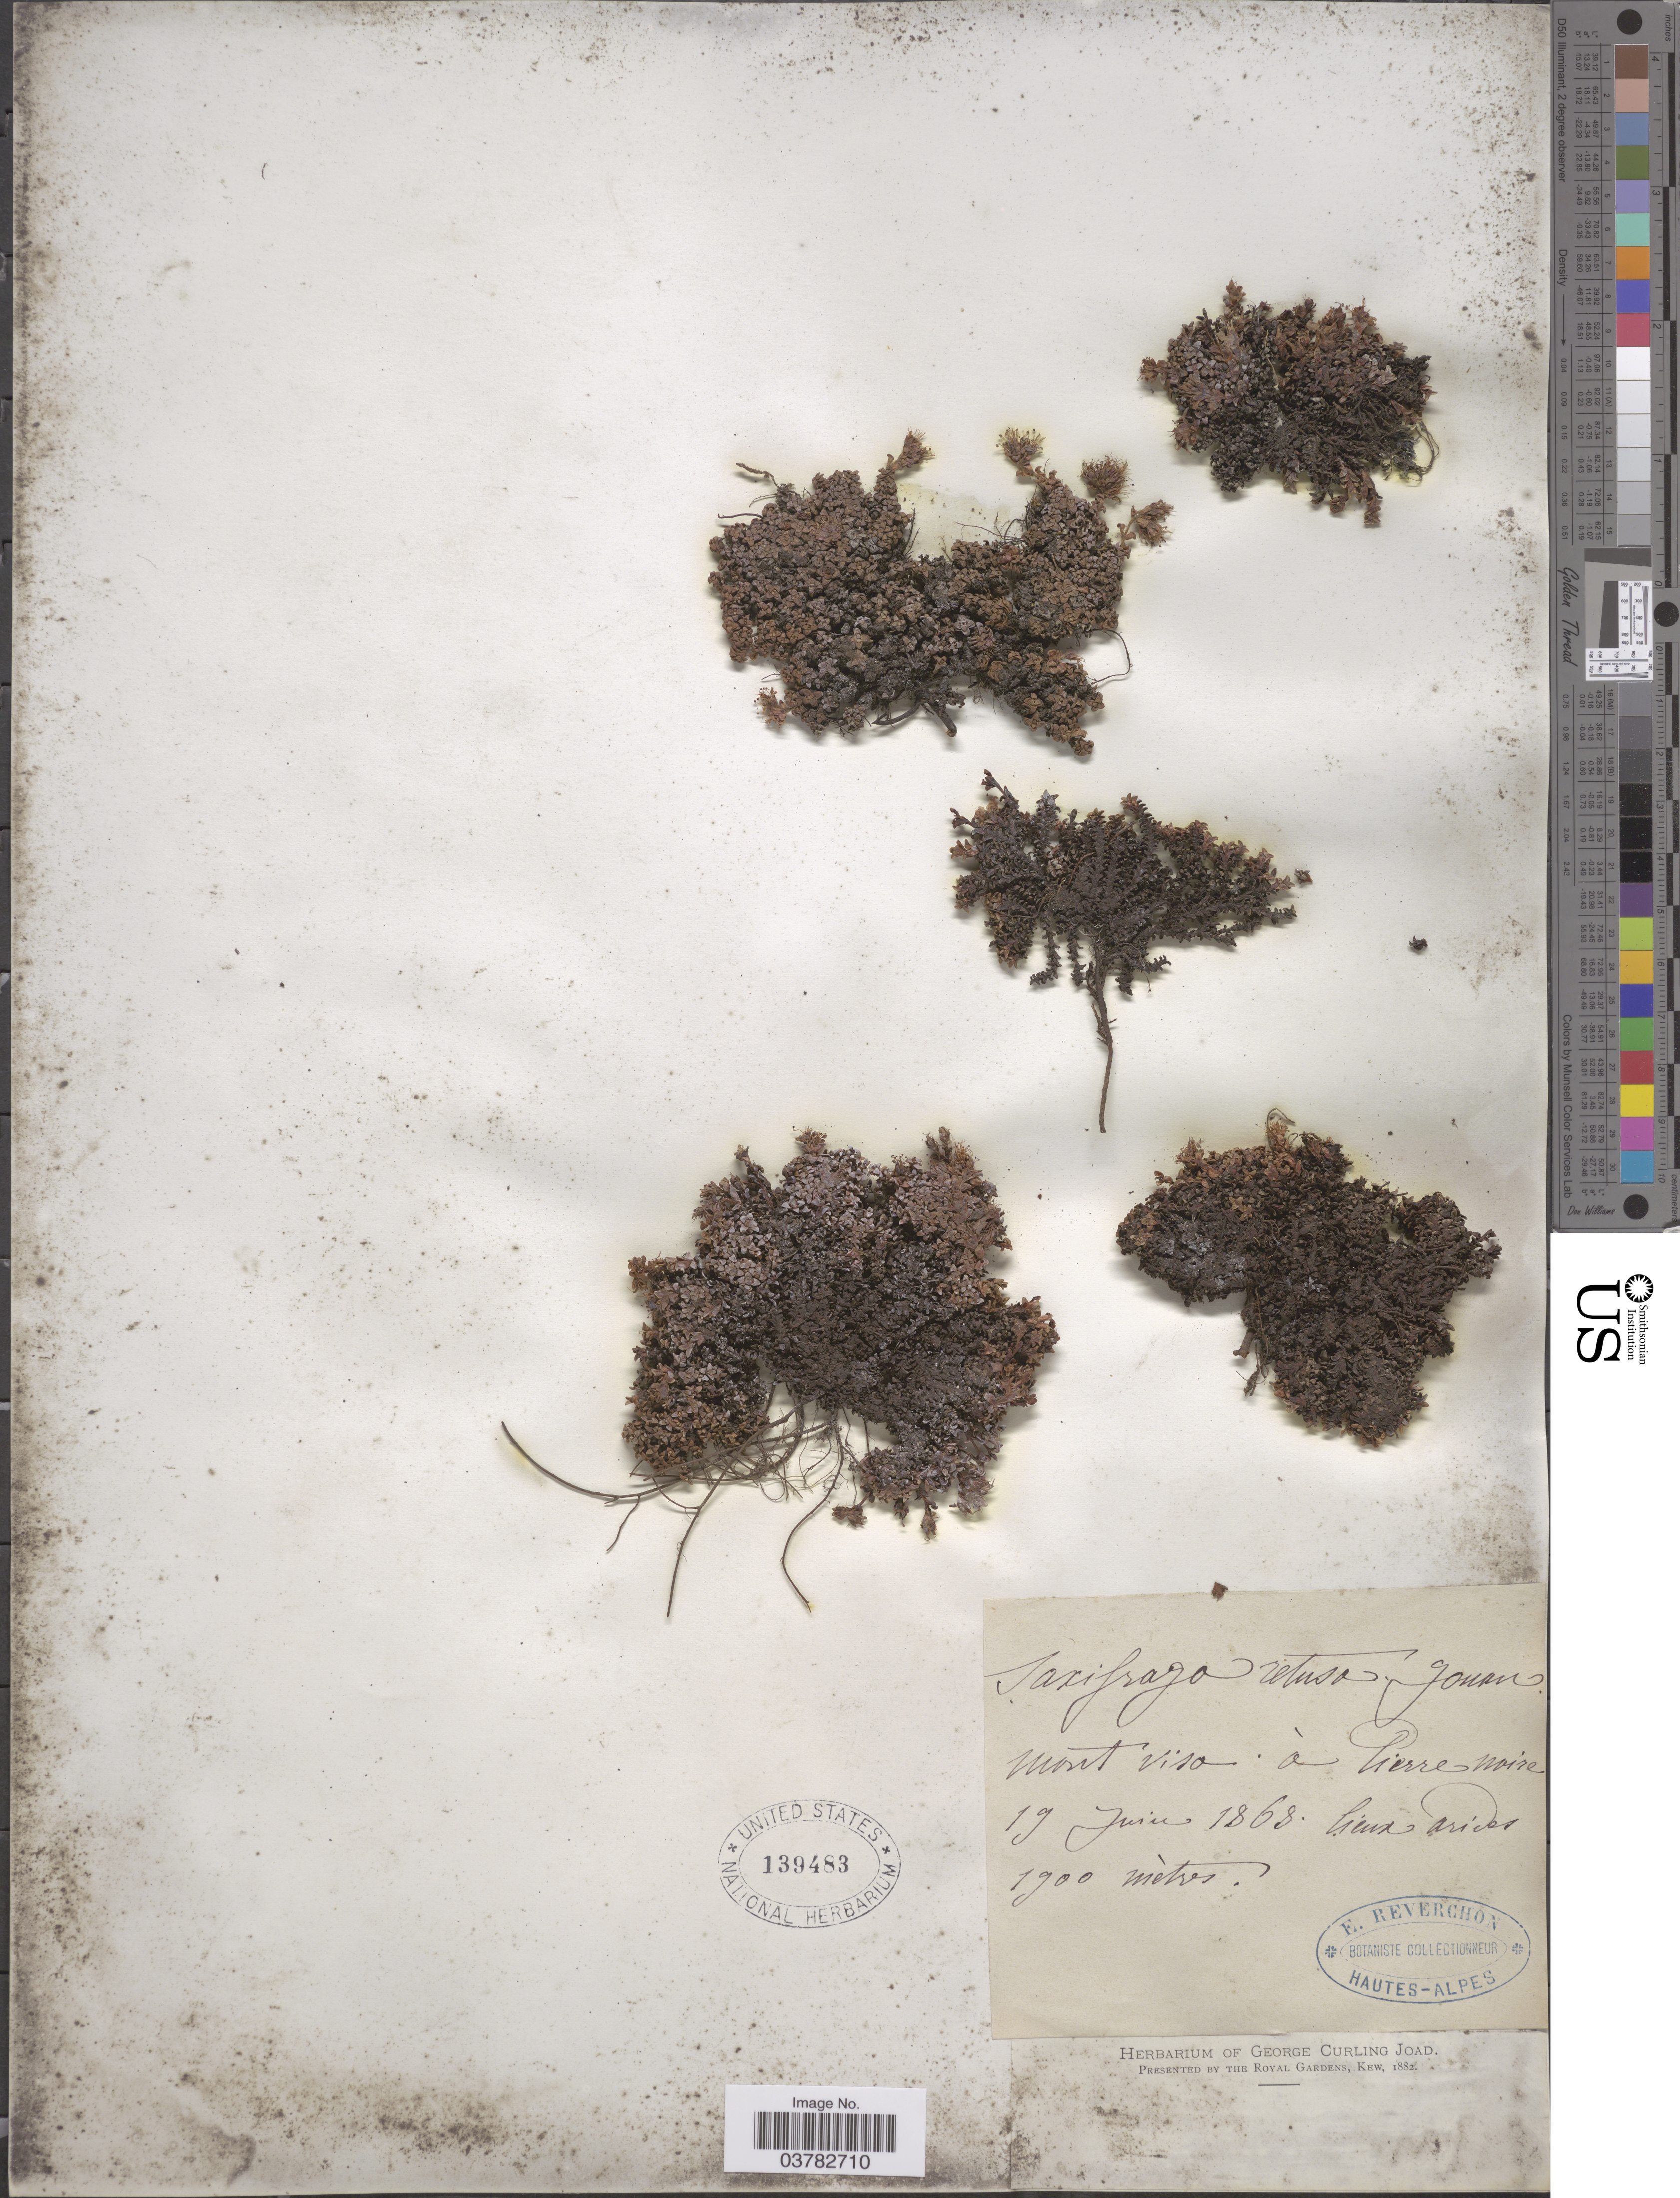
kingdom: Plantae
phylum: Tracheophyta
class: Magnoliopsida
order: Saxifragales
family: Saxifragaceae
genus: Saxifraga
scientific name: Saxifraga retusa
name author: Gouan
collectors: E. Reverchon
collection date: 1868-06-19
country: France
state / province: Provence-Alpes-Côte d'Azur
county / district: Hautes-Alpes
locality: Mont Visa à Pierre maire. Hautes-Alpes.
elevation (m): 1900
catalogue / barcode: US 139483